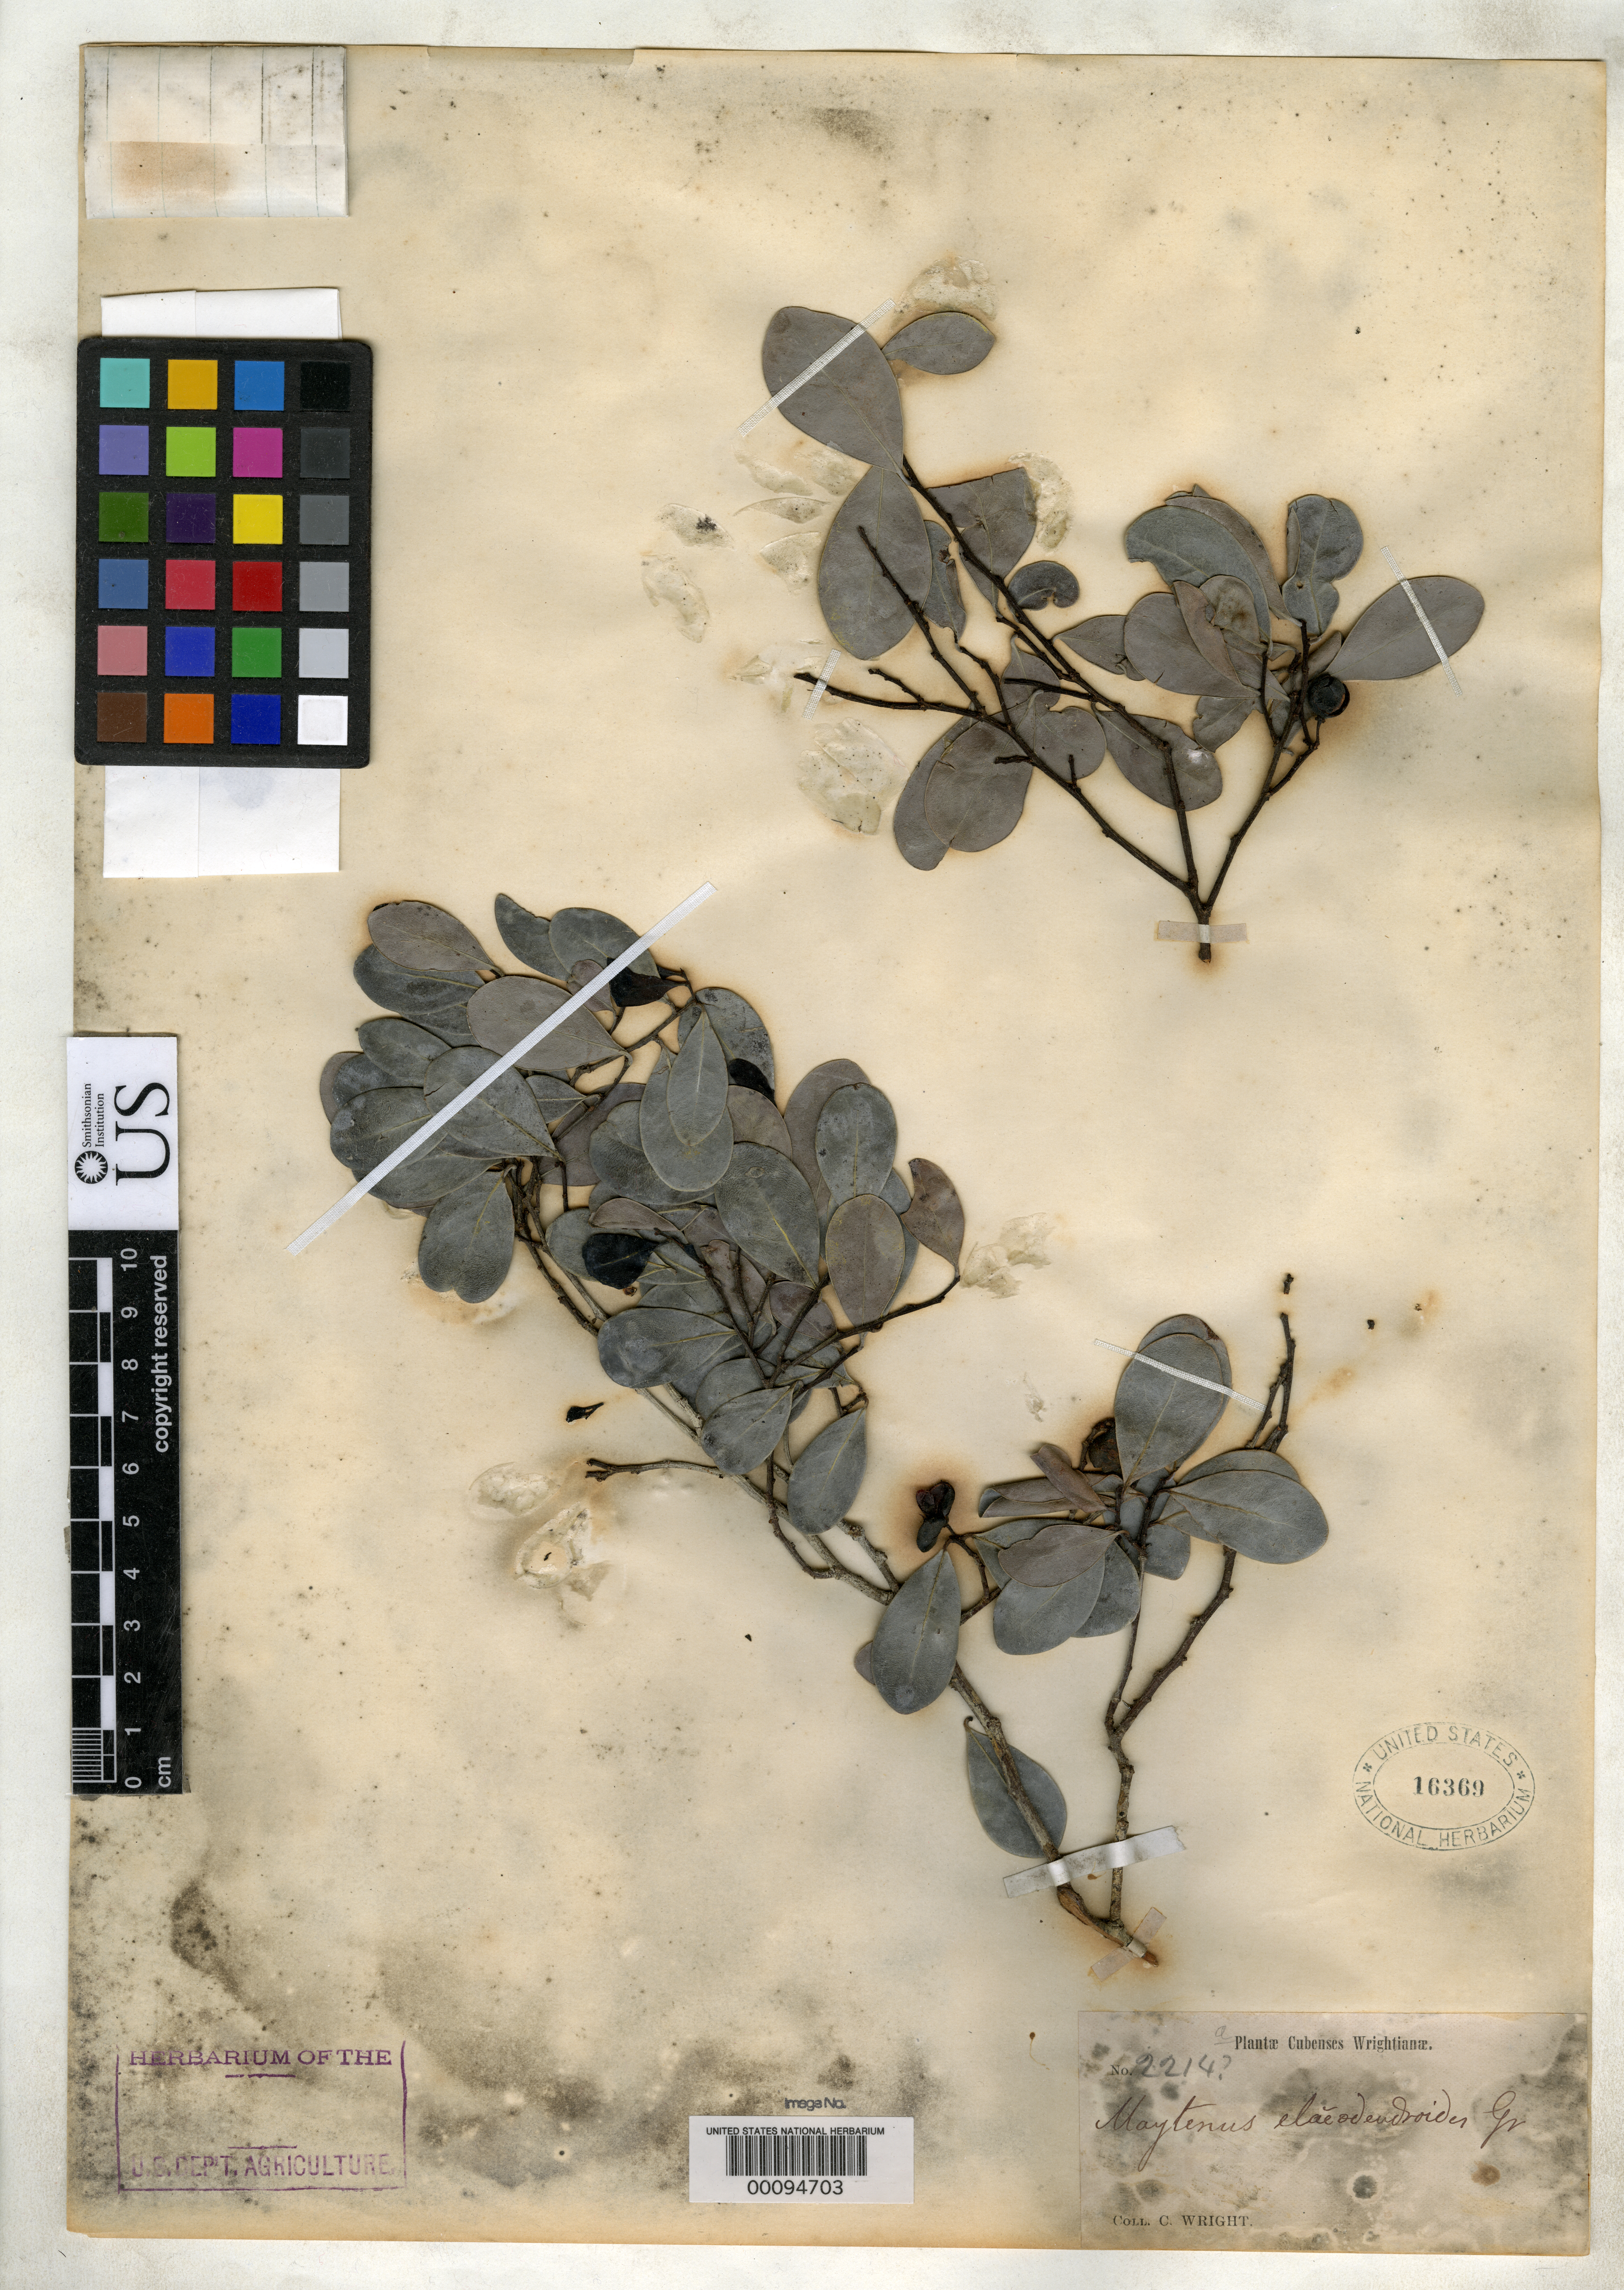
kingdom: Plantae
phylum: Tracheophyta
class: Magnoliopsida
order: Celastrales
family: Celastraceae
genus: Maytenus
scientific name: Maytenus elaeodendroides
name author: Griseb.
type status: Isotype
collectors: C. Wright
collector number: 2214a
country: Cuba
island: Greater Antilles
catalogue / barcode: US 16369